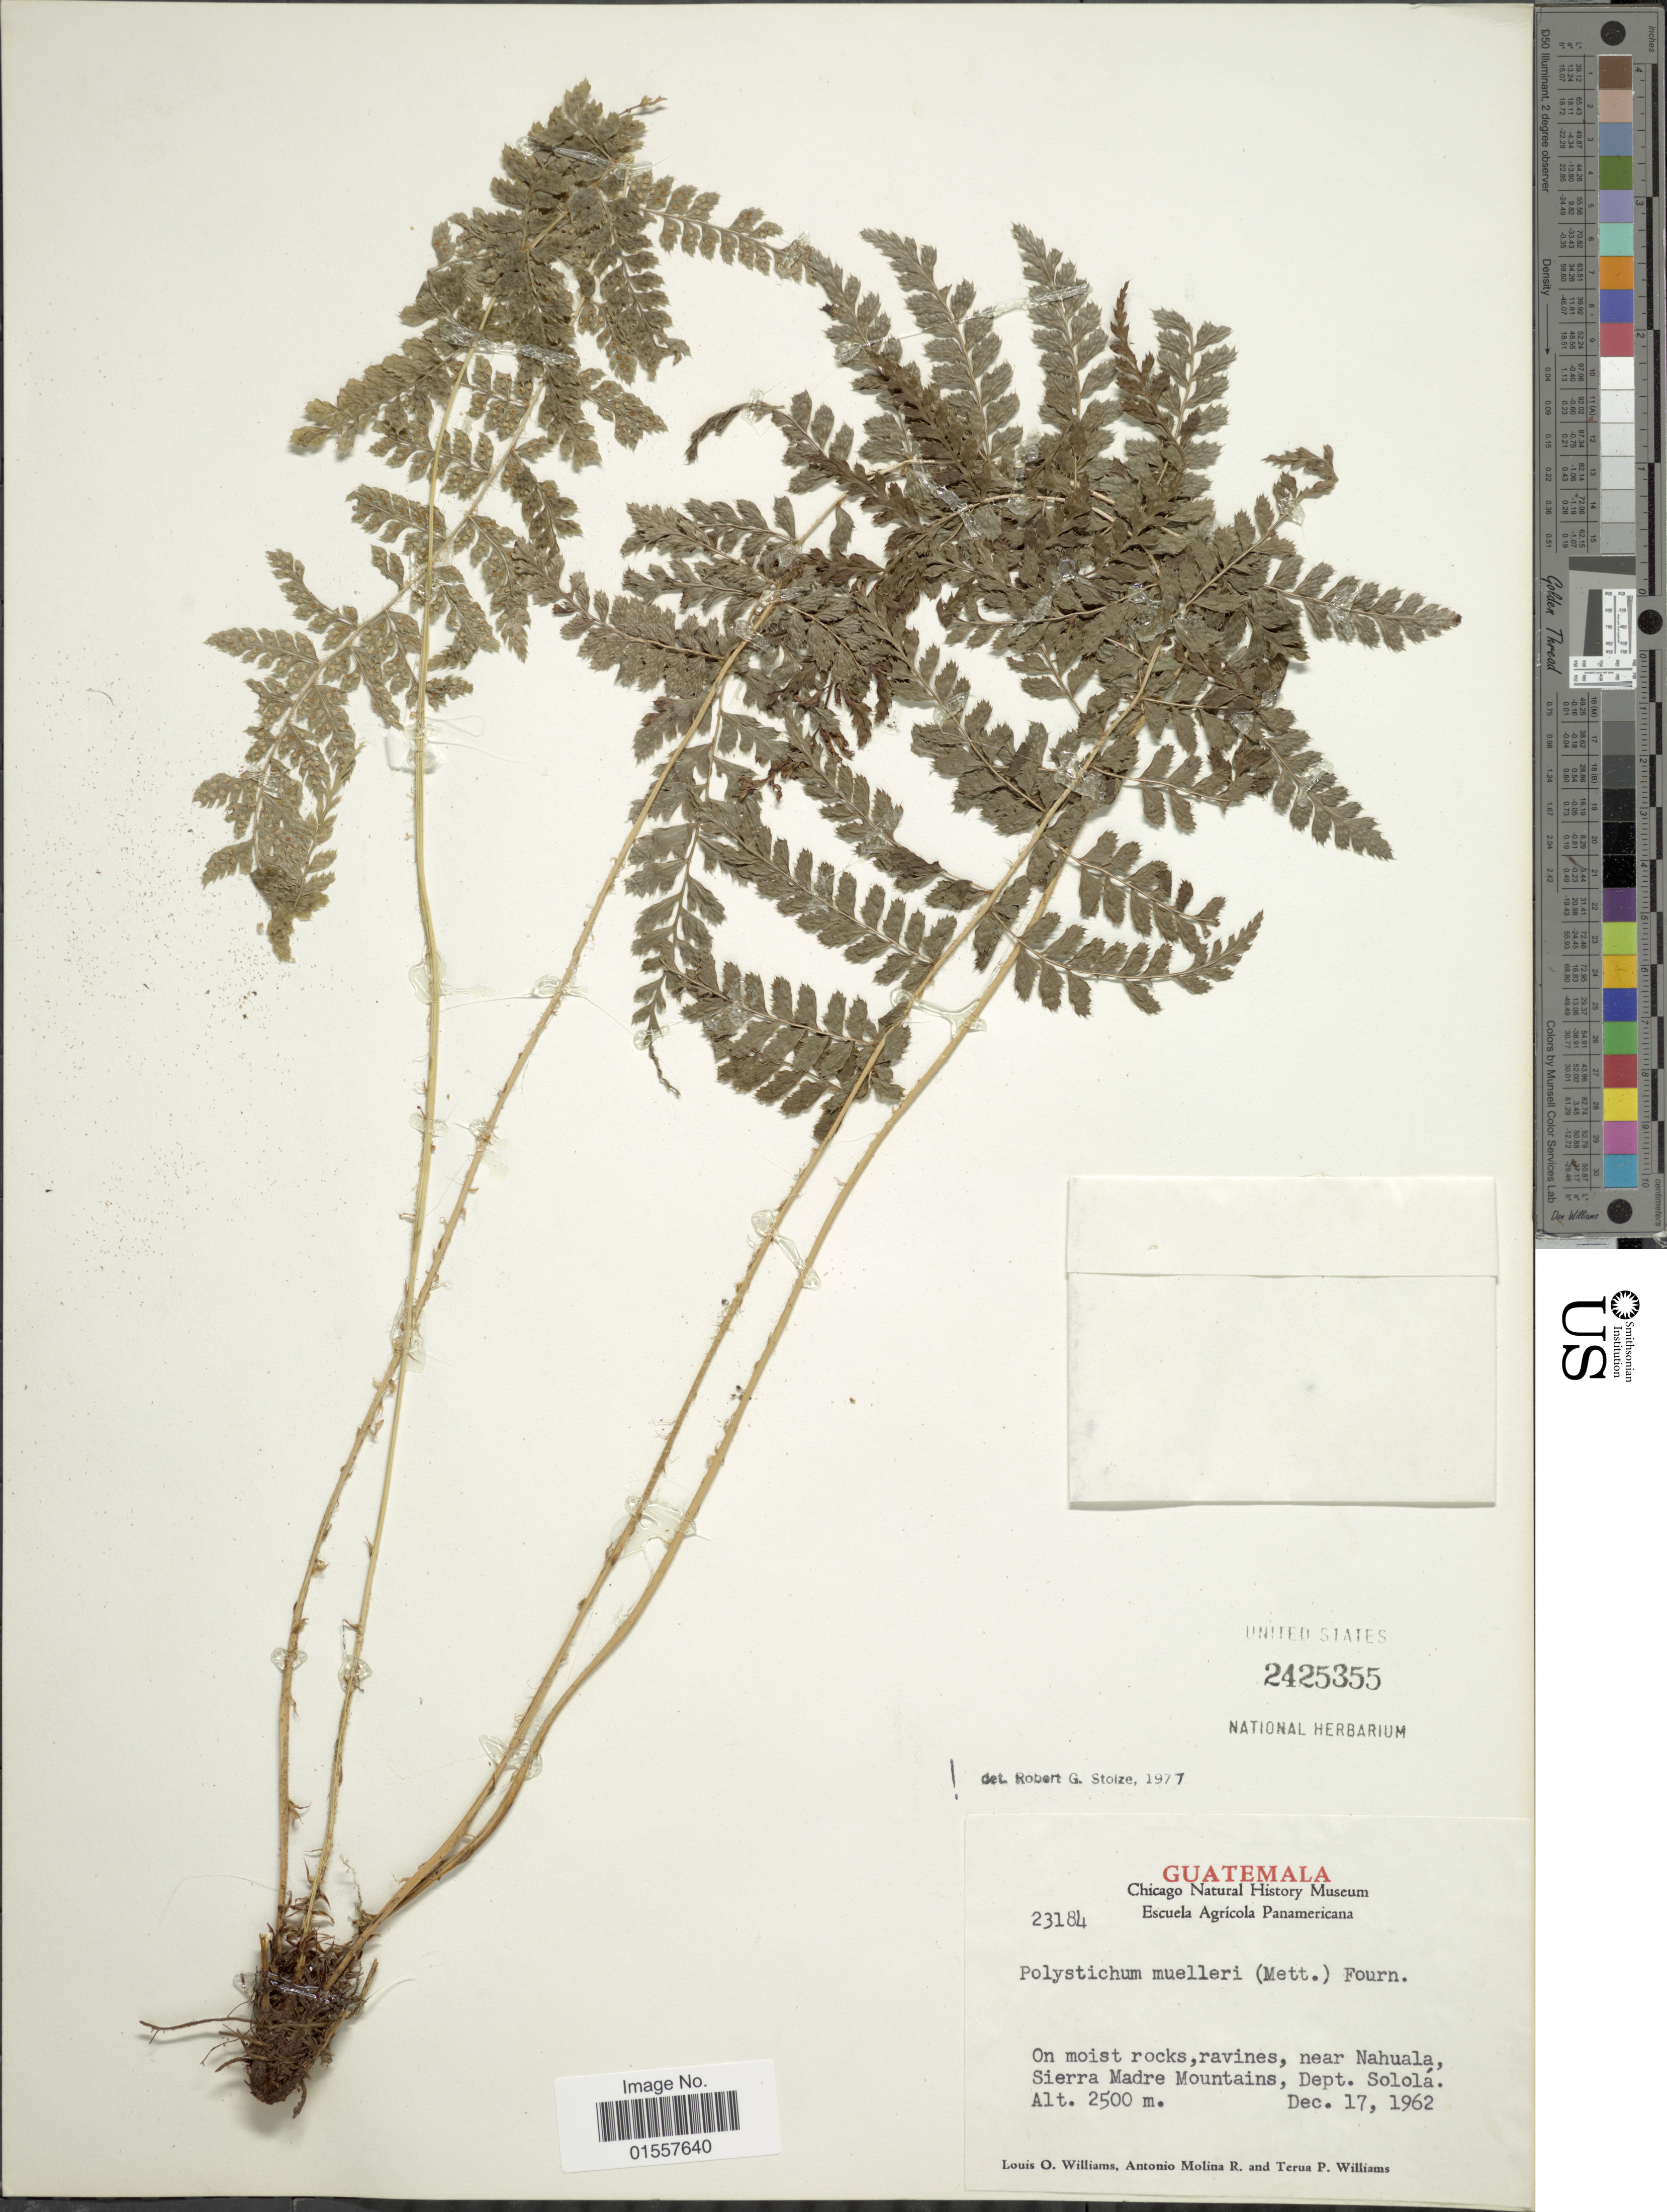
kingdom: Plantae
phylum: Tracheophyta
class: Polypodiopsida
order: Polypodiales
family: Dryopteridaceae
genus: Polystichum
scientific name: Polystichum fournieri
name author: A.R. Sm.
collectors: L. O. Williams, A. Molina R. & T. P. Williams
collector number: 23184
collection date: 1962-12-17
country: Guatemala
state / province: Sololá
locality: Near Nahuala, Sierra Madre Mountains, Dept. Solola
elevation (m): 2500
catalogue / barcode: US 2425355